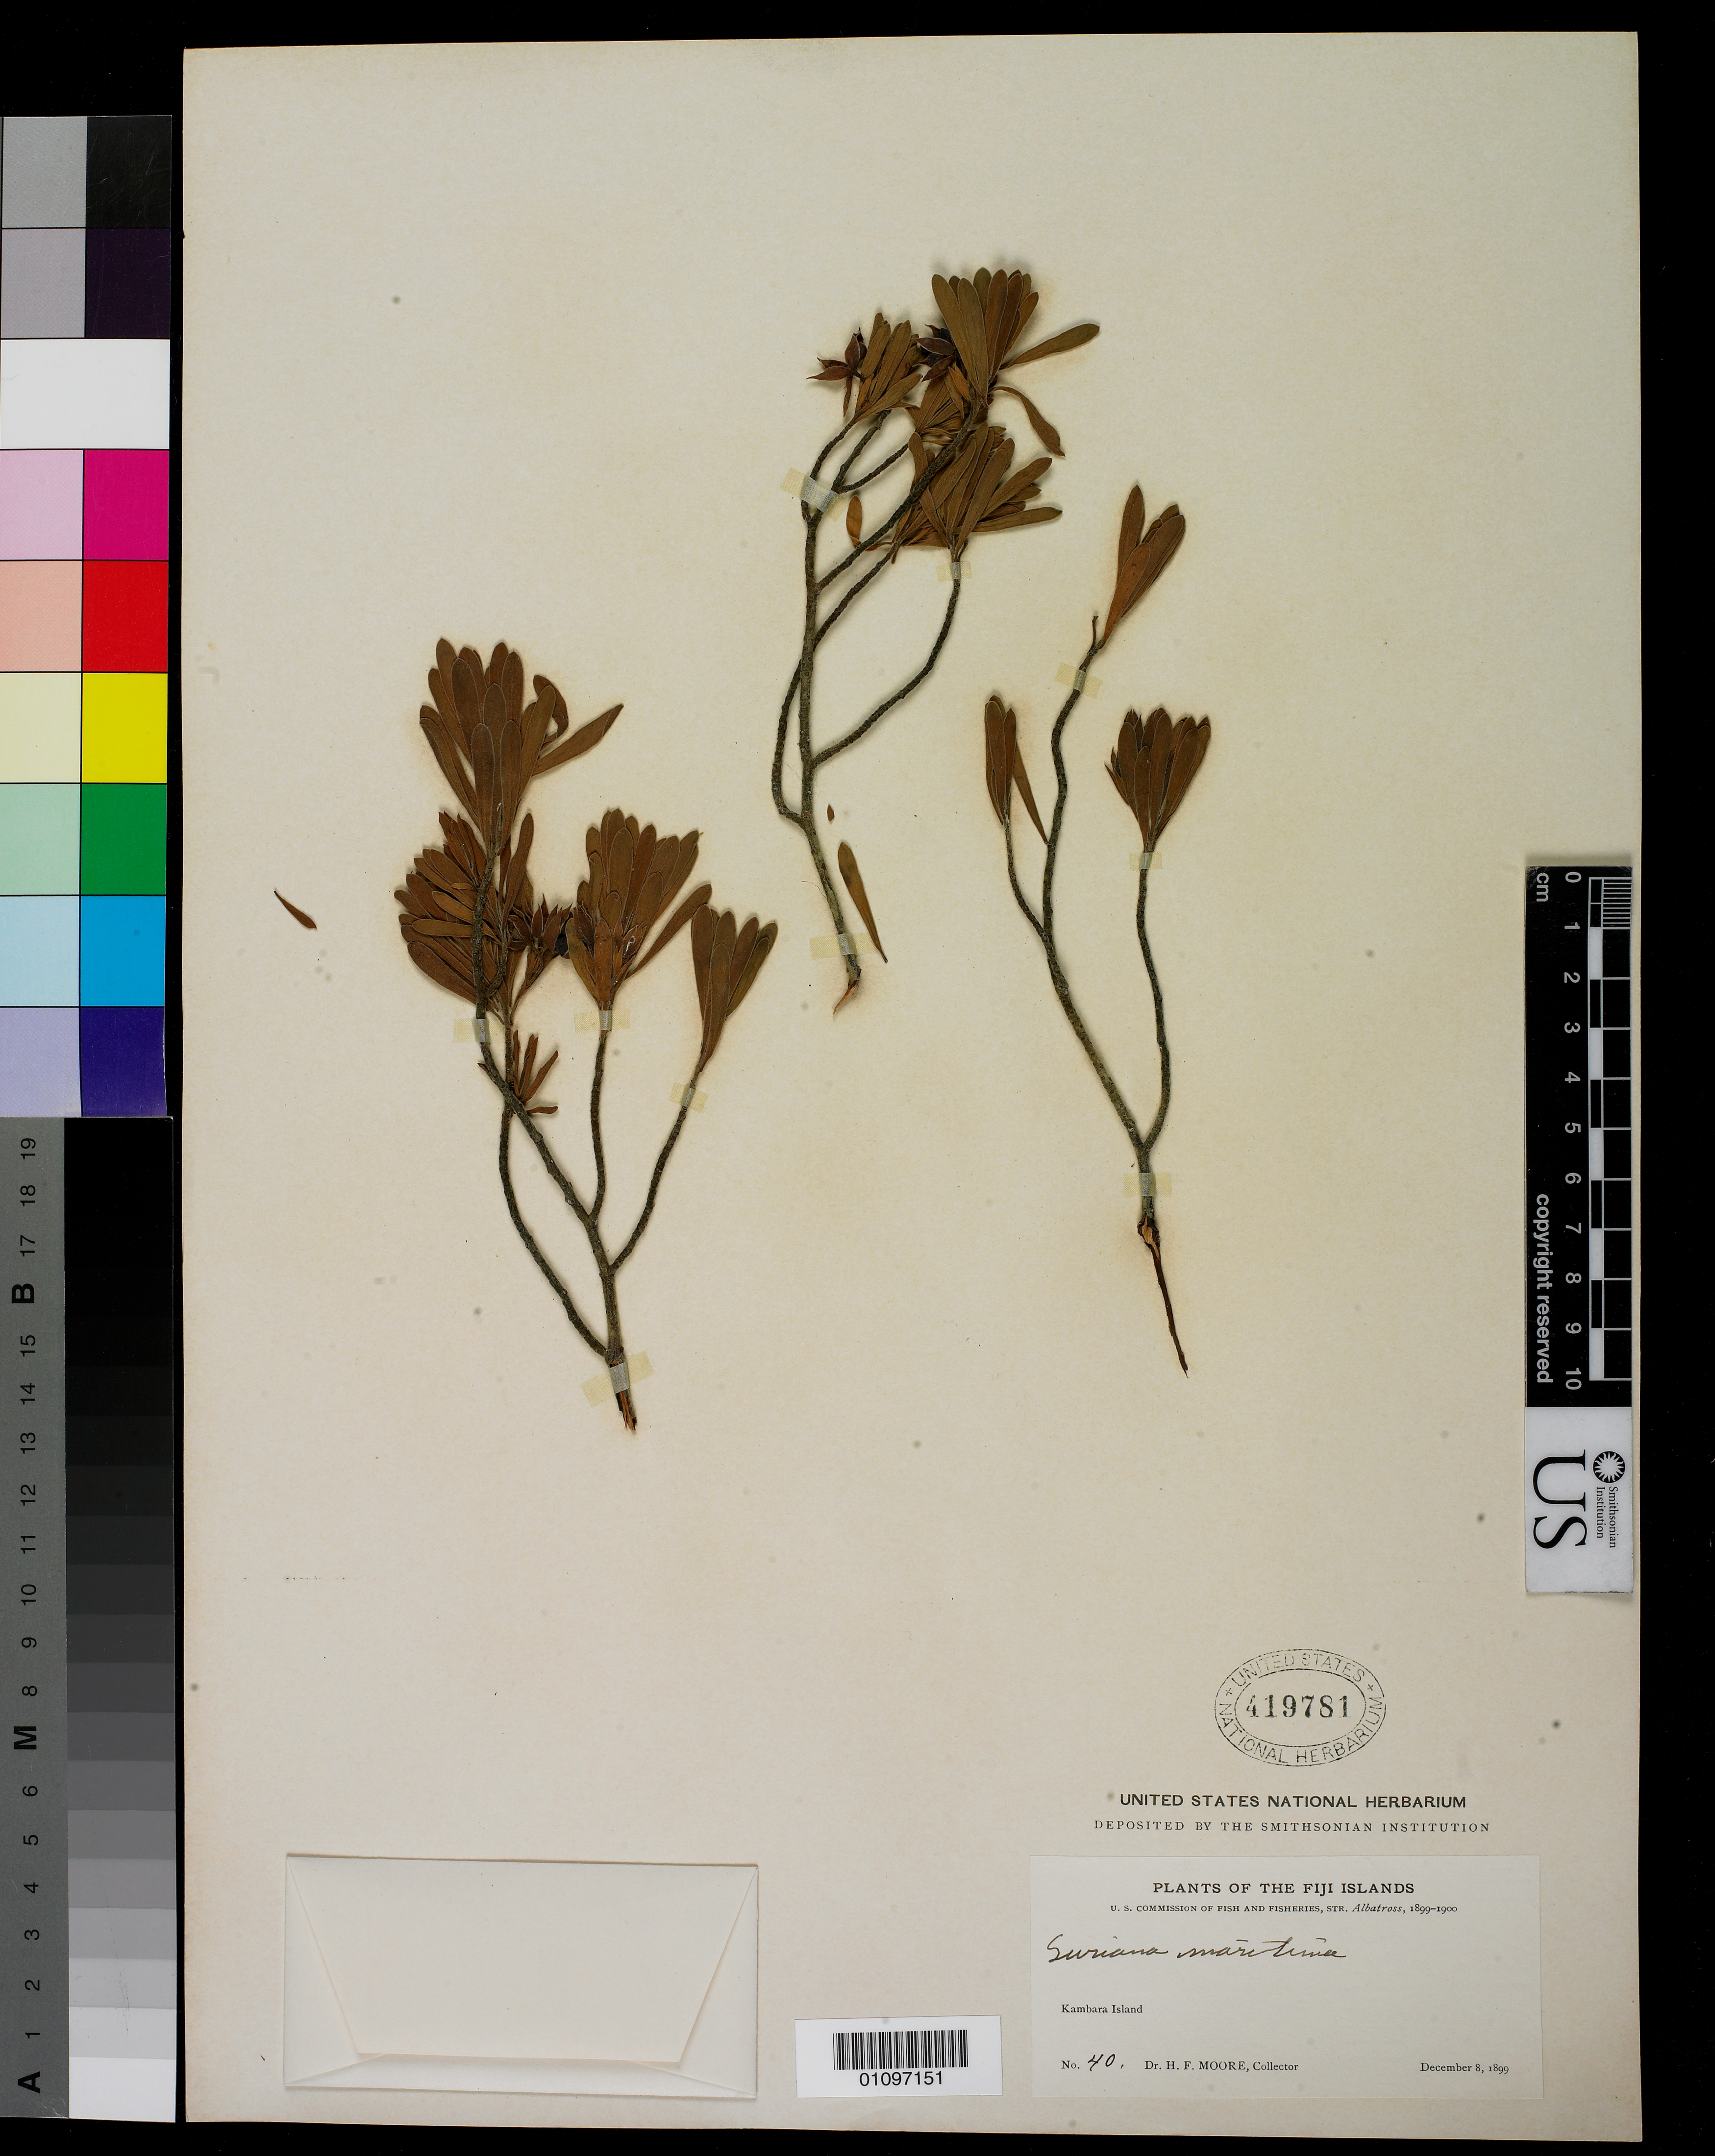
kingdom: Plantae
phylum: Tracheophyta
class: Magnoliopsida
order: Fabales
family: Surianaceae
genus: Suriana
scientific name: Suriana maritima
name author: L.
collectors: H. F. Moore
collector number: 40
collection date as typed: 08 Dec 1899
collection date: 1899-12-08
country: Fiji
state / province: Eastern Division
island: Kabara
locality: Kambara Island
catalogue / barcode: US 419781